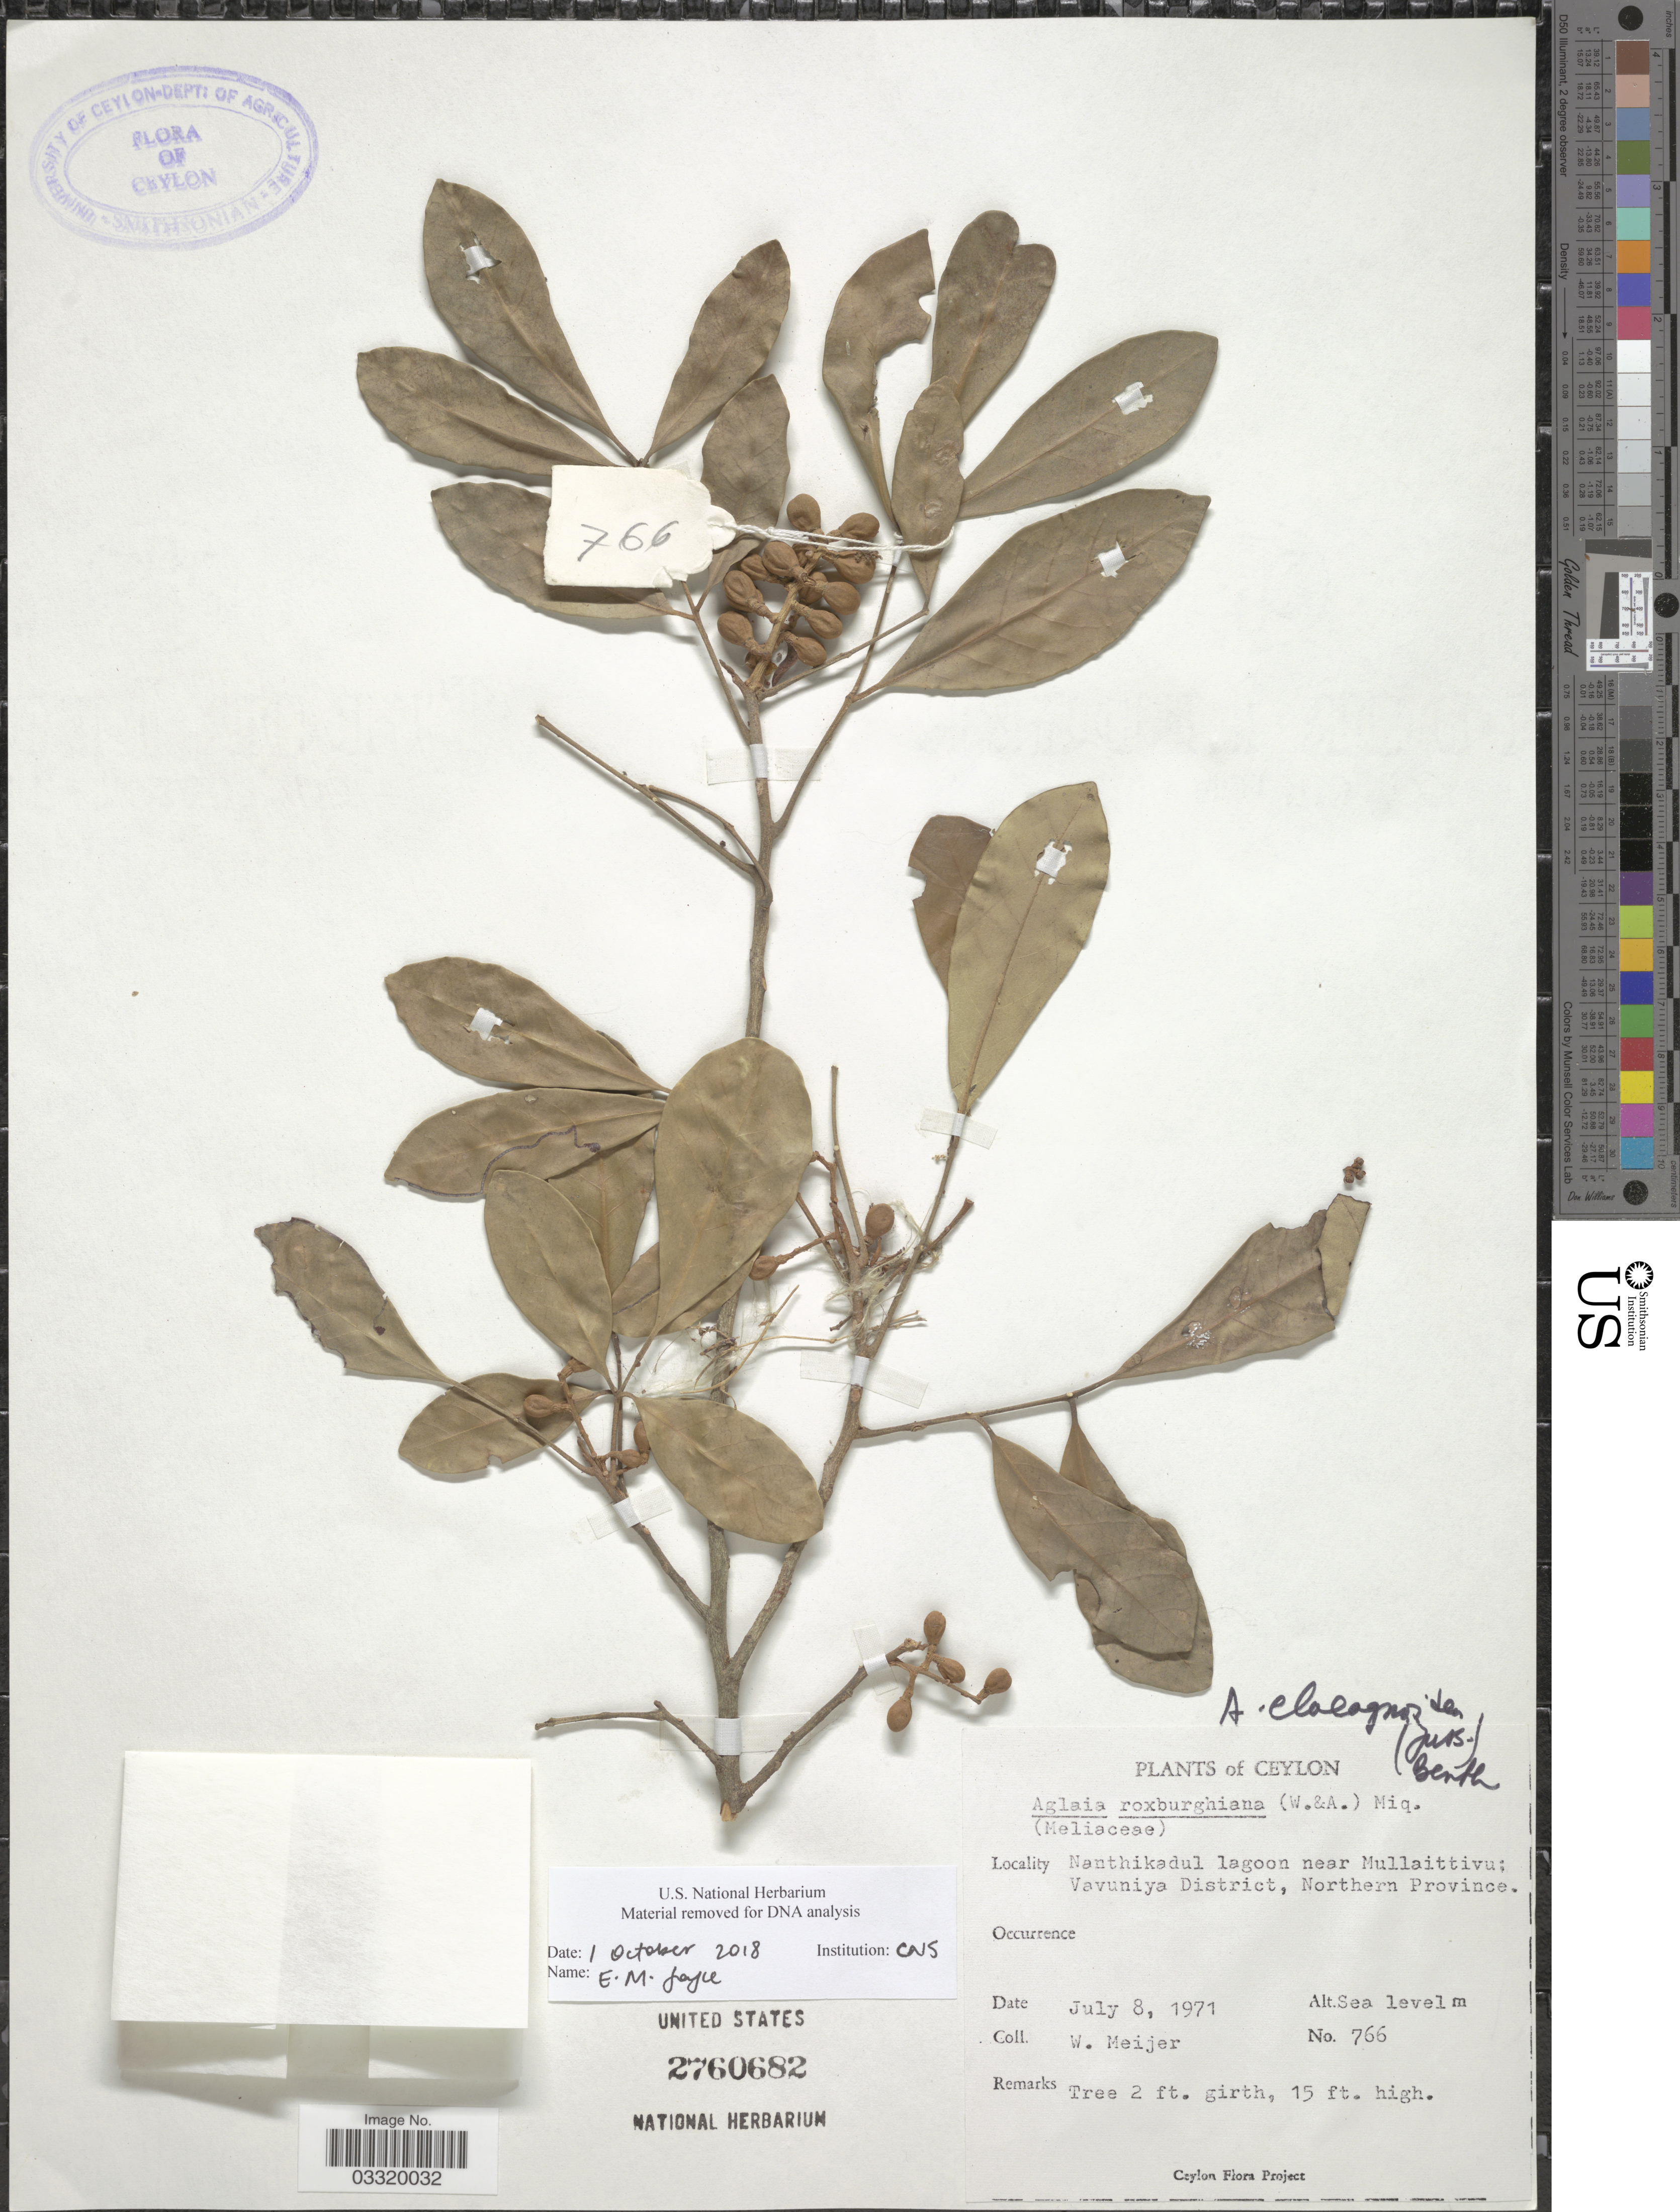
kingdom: Plantae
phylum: Tracheophyta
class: Magnoliopsida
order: Sapindales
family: Meliaceae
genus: Aglaia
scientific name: Aglaia elaeagnoidea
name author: (A. Juss.) Benth.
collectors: W. Meijer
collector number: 766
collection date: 1971-07-08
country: Sri Lanka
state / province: Northern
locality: Ceylon. Nanthikadul lagoon near Mullaittivu; Vavuniya District.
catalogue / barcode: US 2760682